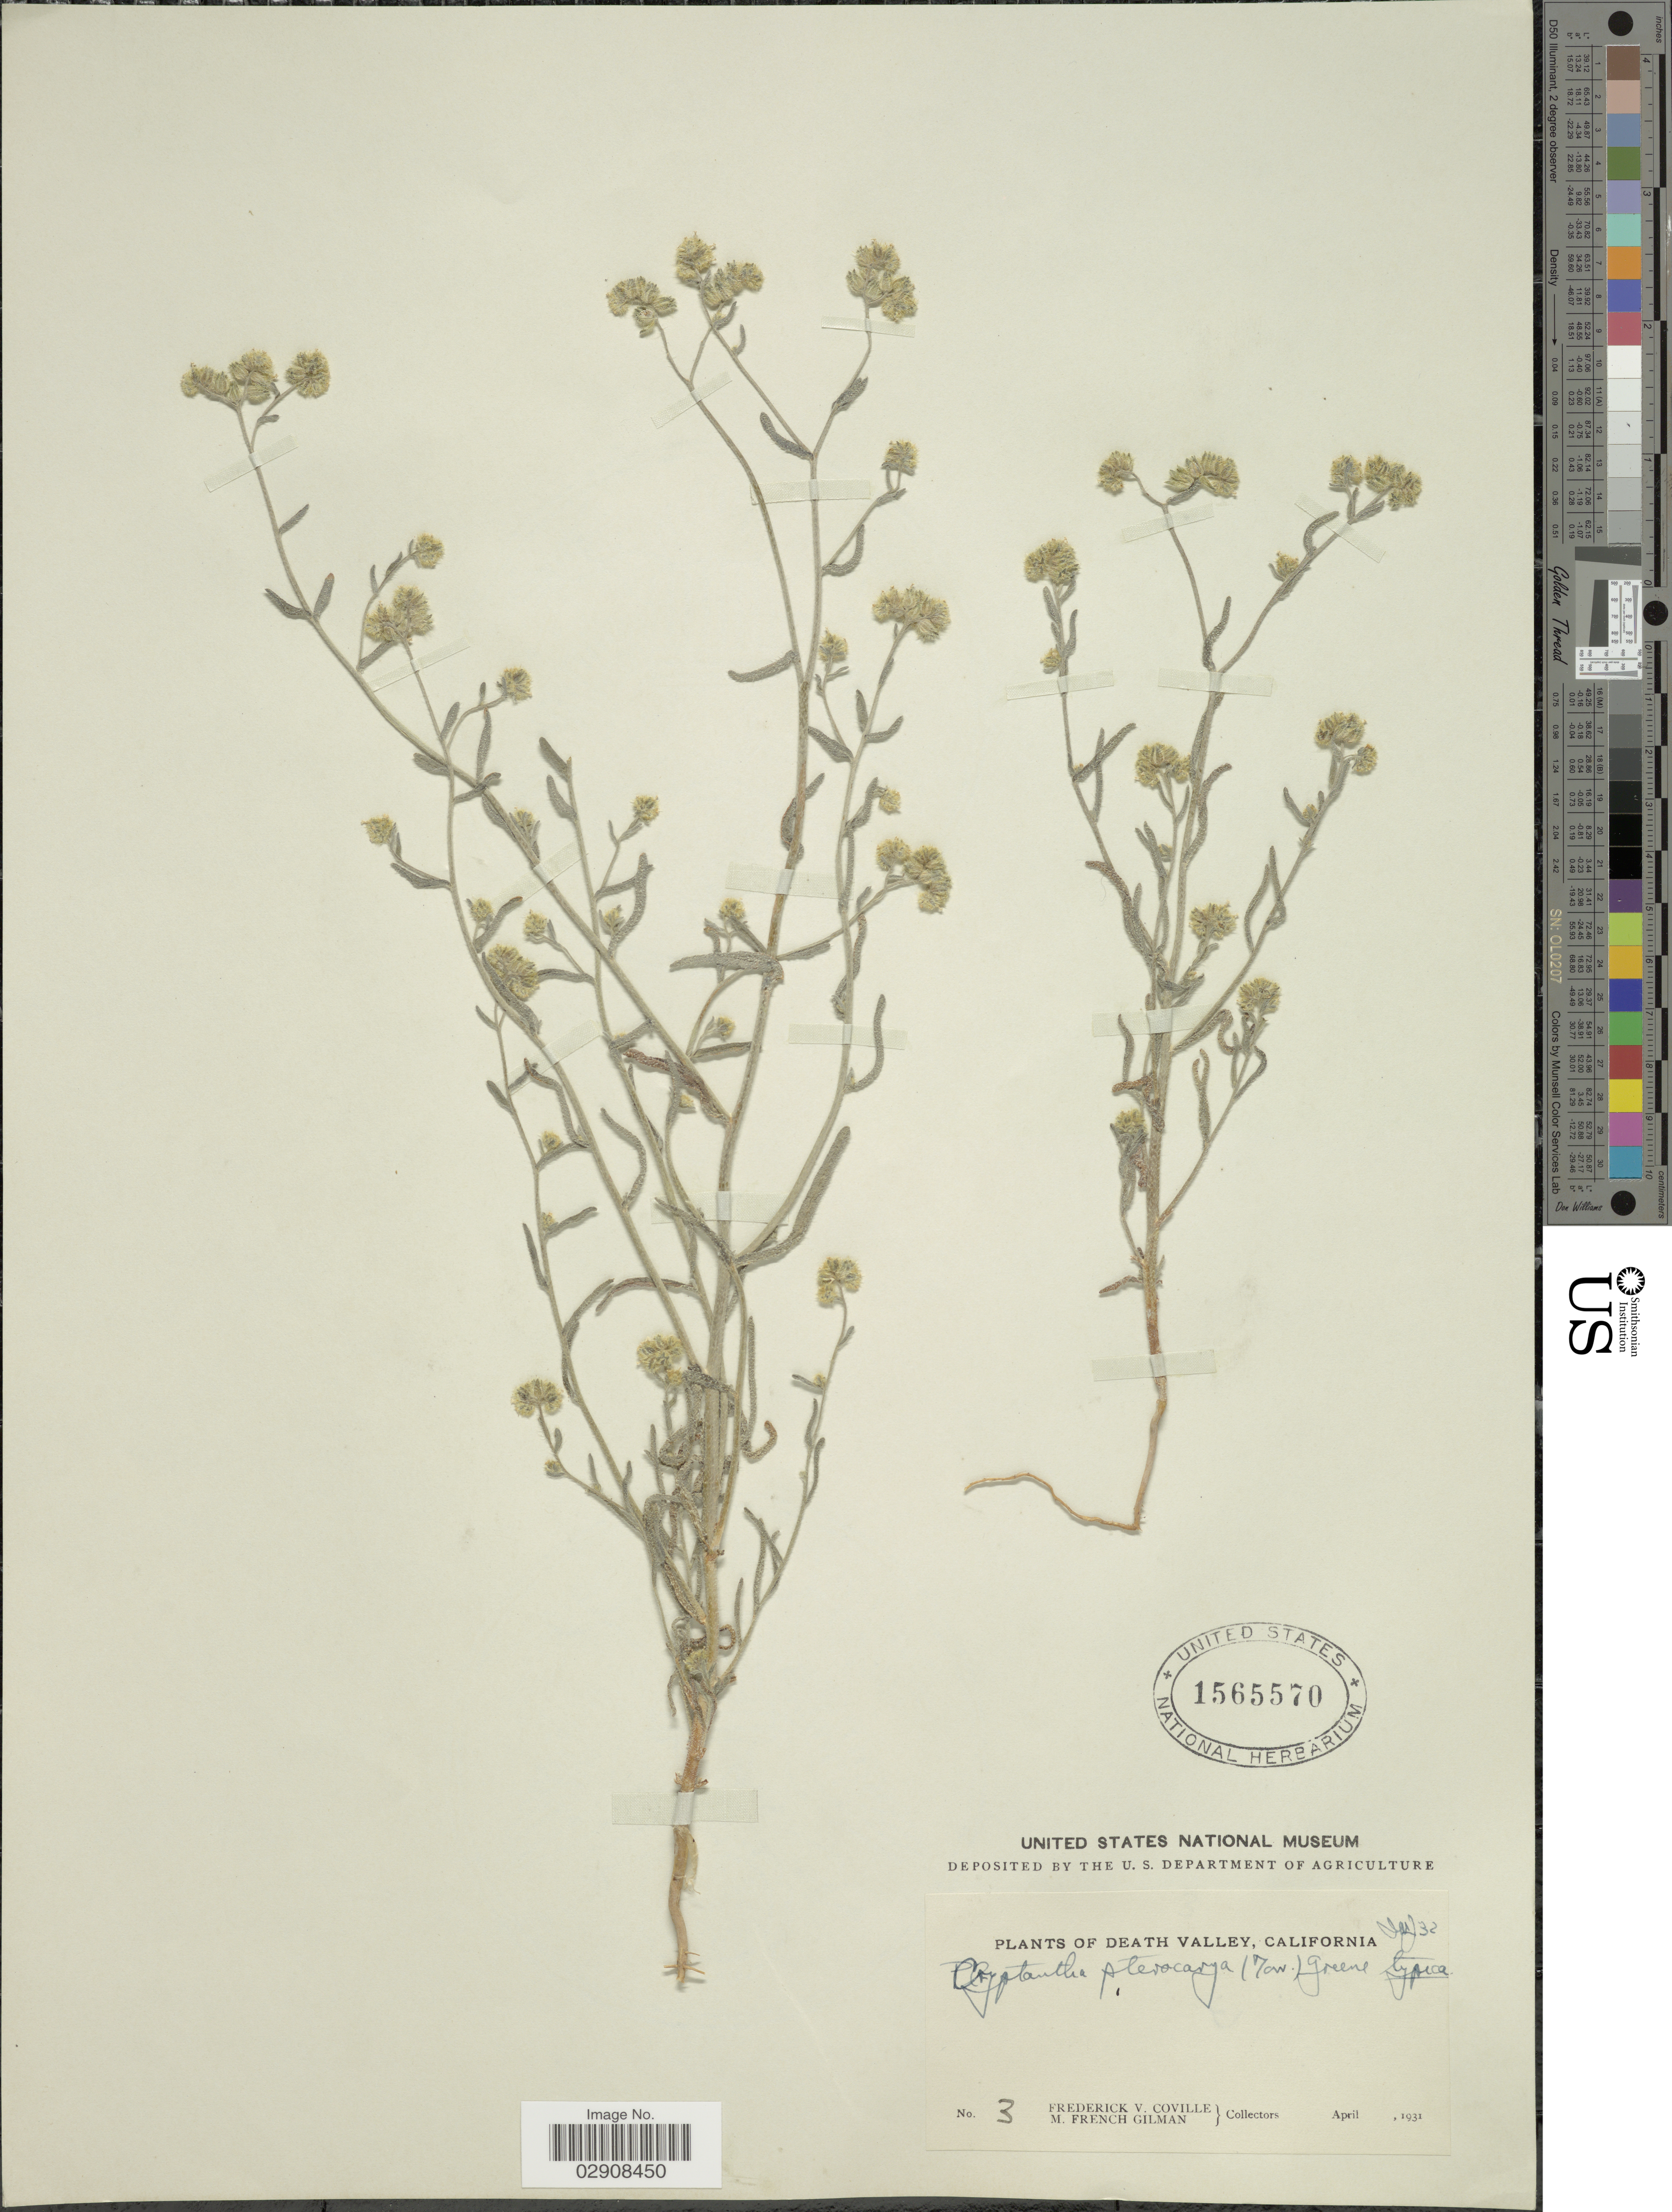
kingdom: Plantae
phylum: Tracheophyta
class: Magnoliopsida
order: Boraginales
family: Boraginaceae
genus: Cryptantha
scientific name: Cryptantha pterocarya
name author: (Torr.) Greene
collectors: F. V. Coville & M. F. Gilman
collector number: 3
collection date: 1931-04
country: United States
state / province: California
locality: Death Valley.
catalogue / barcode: US 1565570